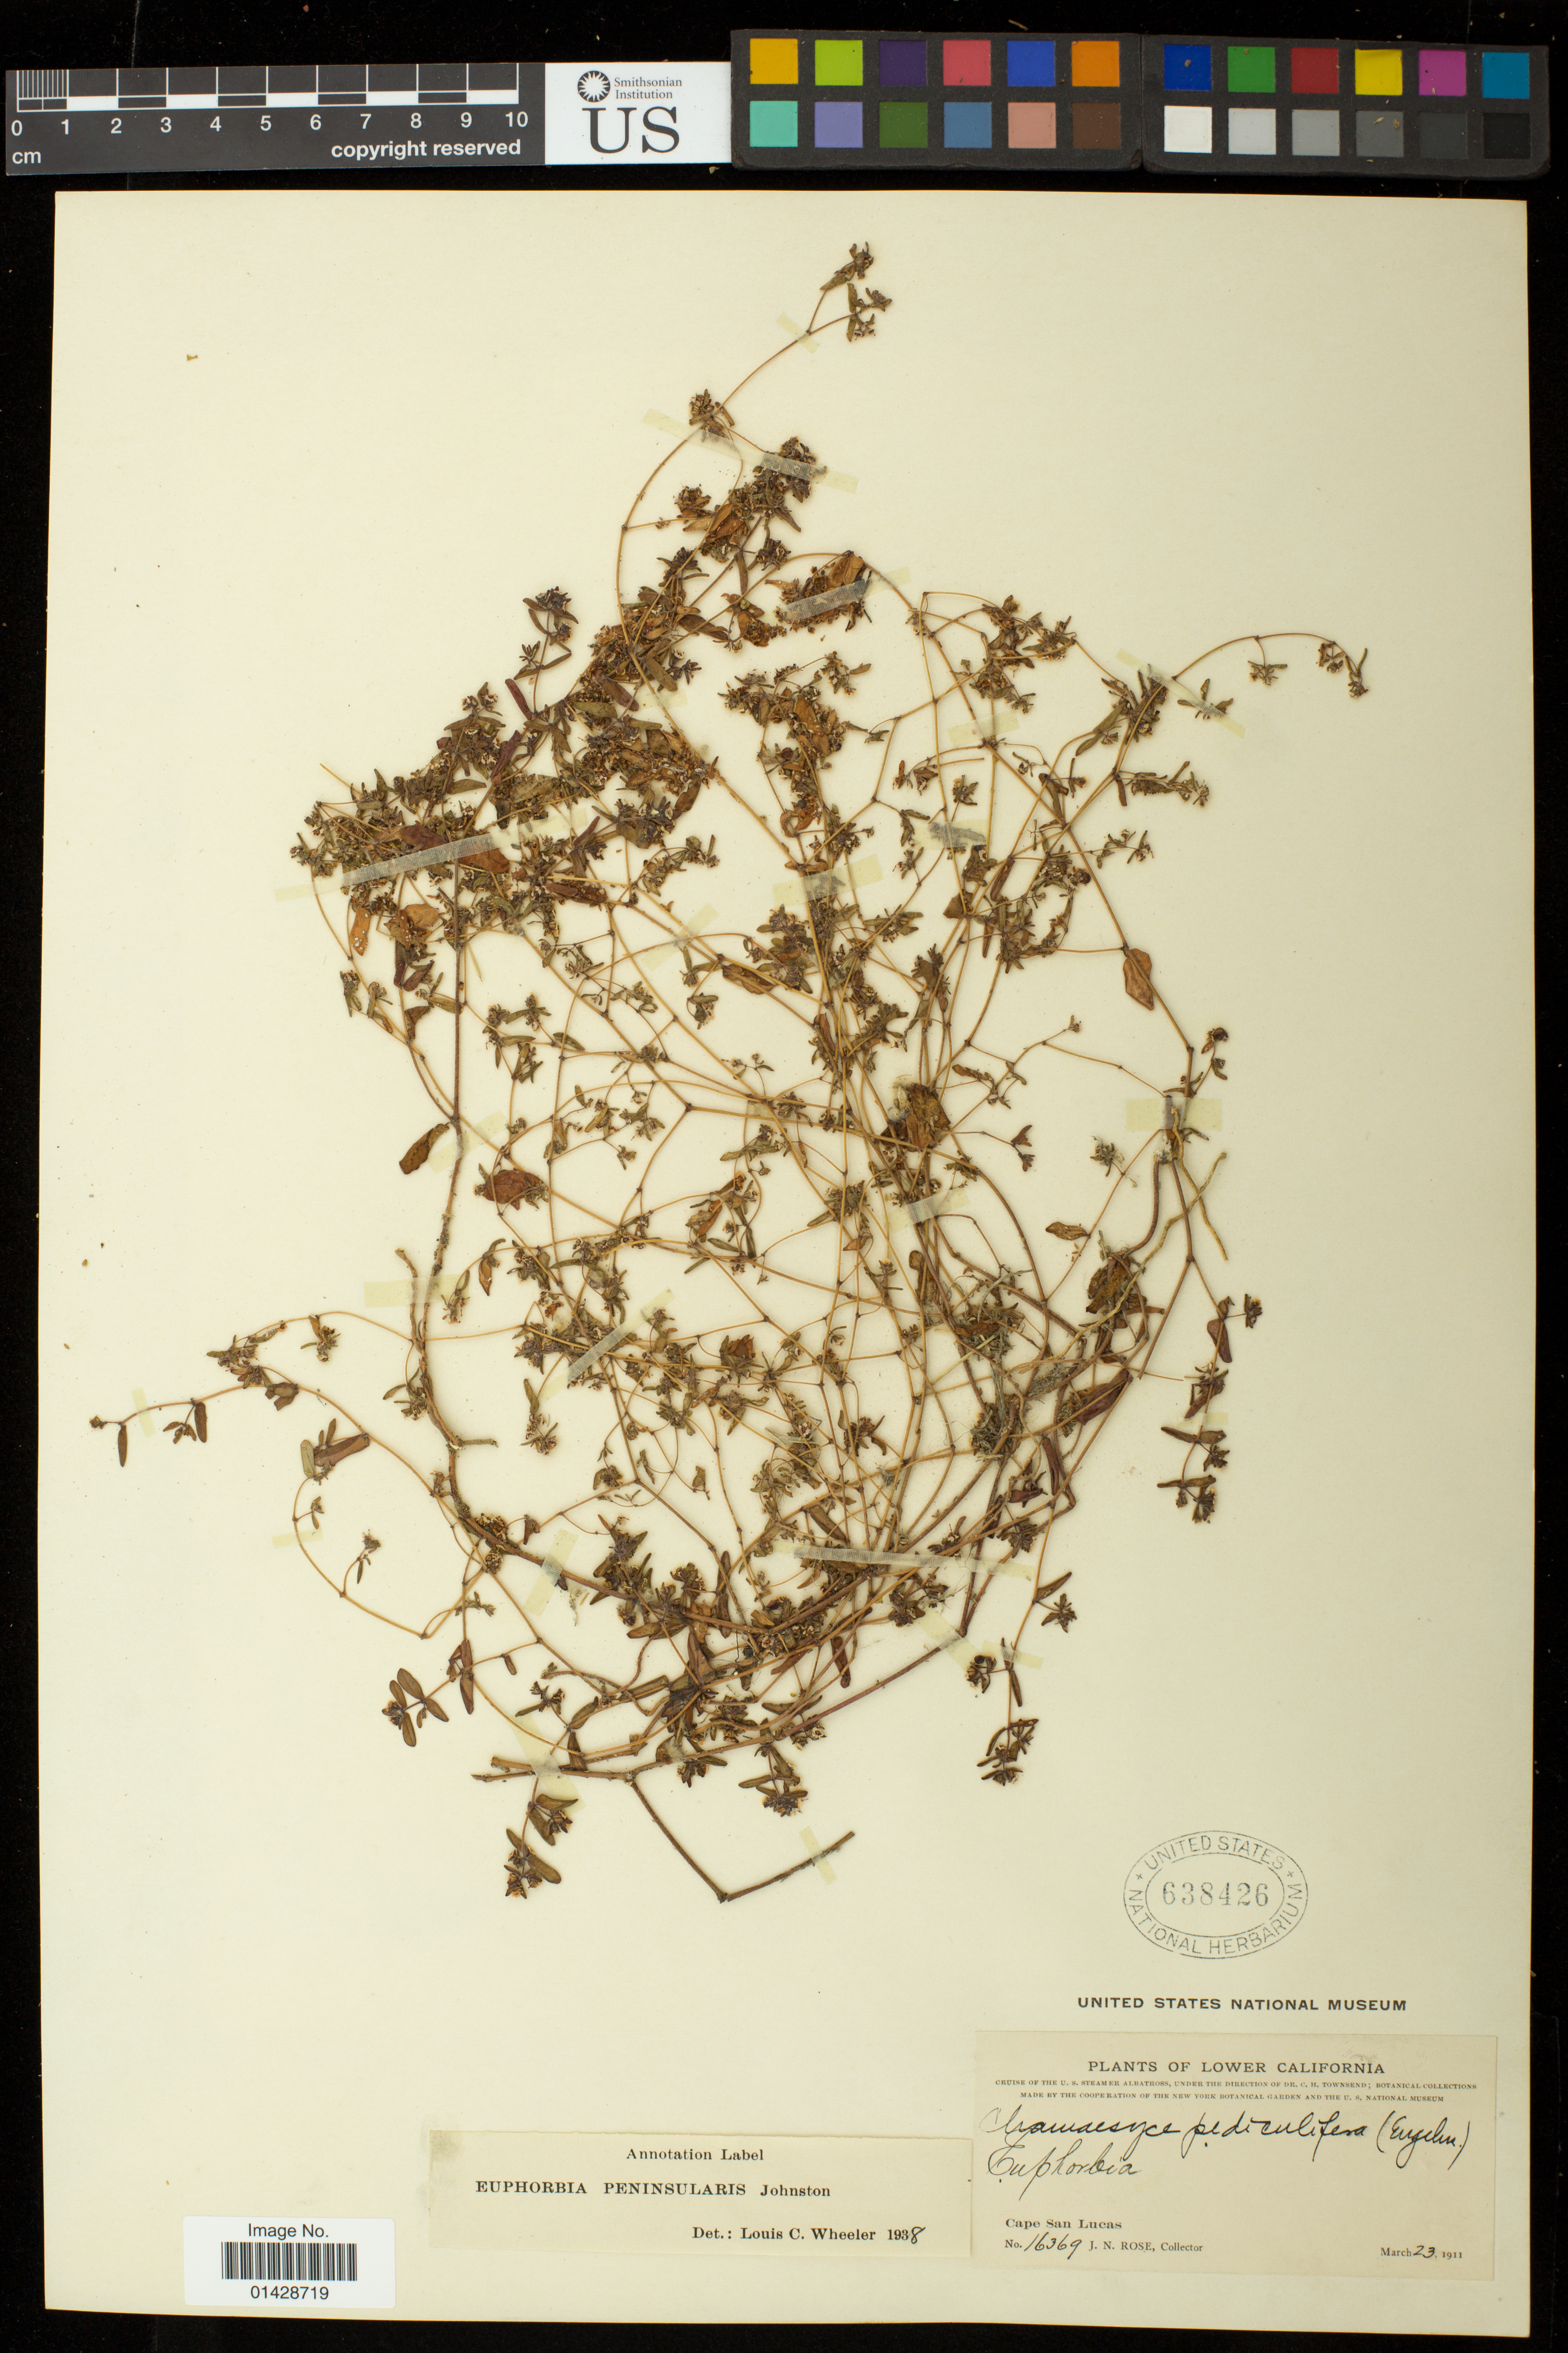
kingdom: Plantae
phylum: Tracheophyta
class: Magnoliopsida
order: Malpighiales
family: Euphorbiaceae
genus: Euphorbia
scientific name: Euphorbia peninsularis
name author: I.M. Johnst.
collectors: J. N. Rose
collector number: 16369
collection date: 1911-03-23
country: Mexico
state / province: Baja California Sur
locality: Cape San Lucas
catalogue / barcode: US 638426